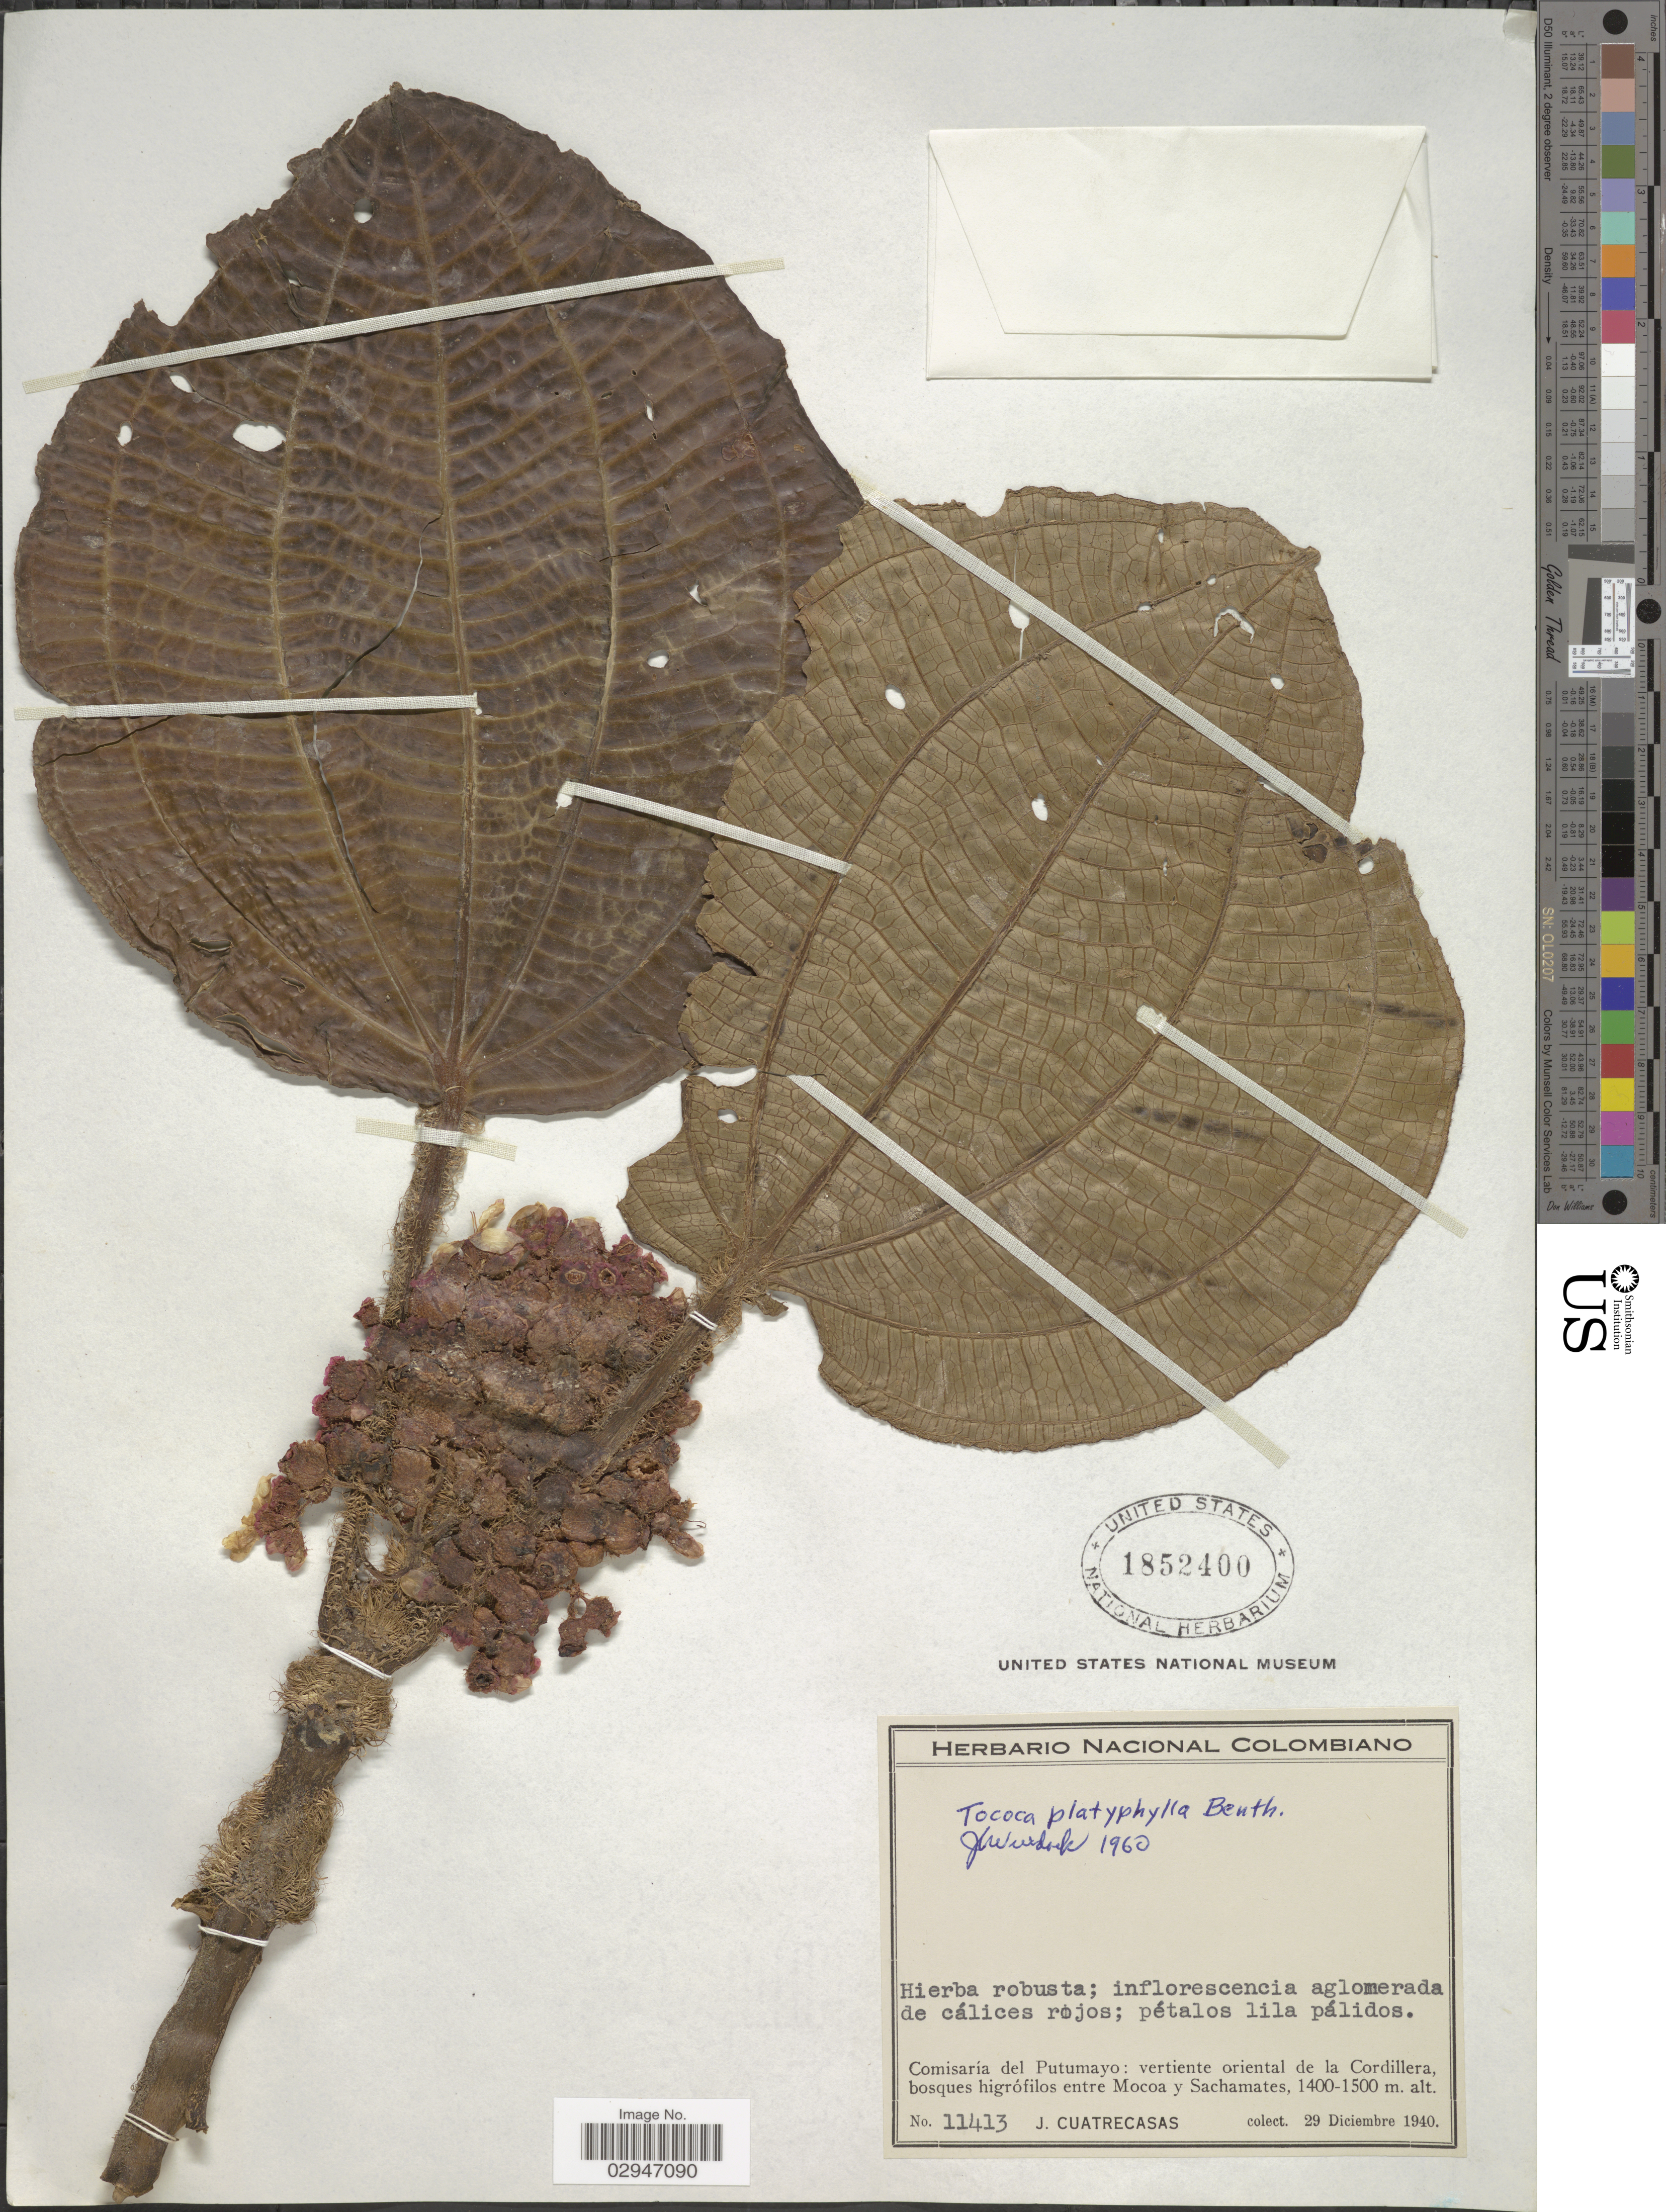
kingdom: Plantae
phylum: Tracheophyta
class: Magnoliopsida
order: Myrtales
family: Melastomataceae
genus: Tococa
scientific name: Tococa platyphylla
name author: Benth.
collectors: J. Cuatrecasas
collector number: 11413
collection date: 1940-12-29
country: Colombia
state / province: Putumayo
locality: Comisaría del Putumayo: vertiente oriental de la Cordillera, bosques higrófilos entre Mocoa y Sachamates.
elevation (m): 1400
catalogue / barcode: US 1852400